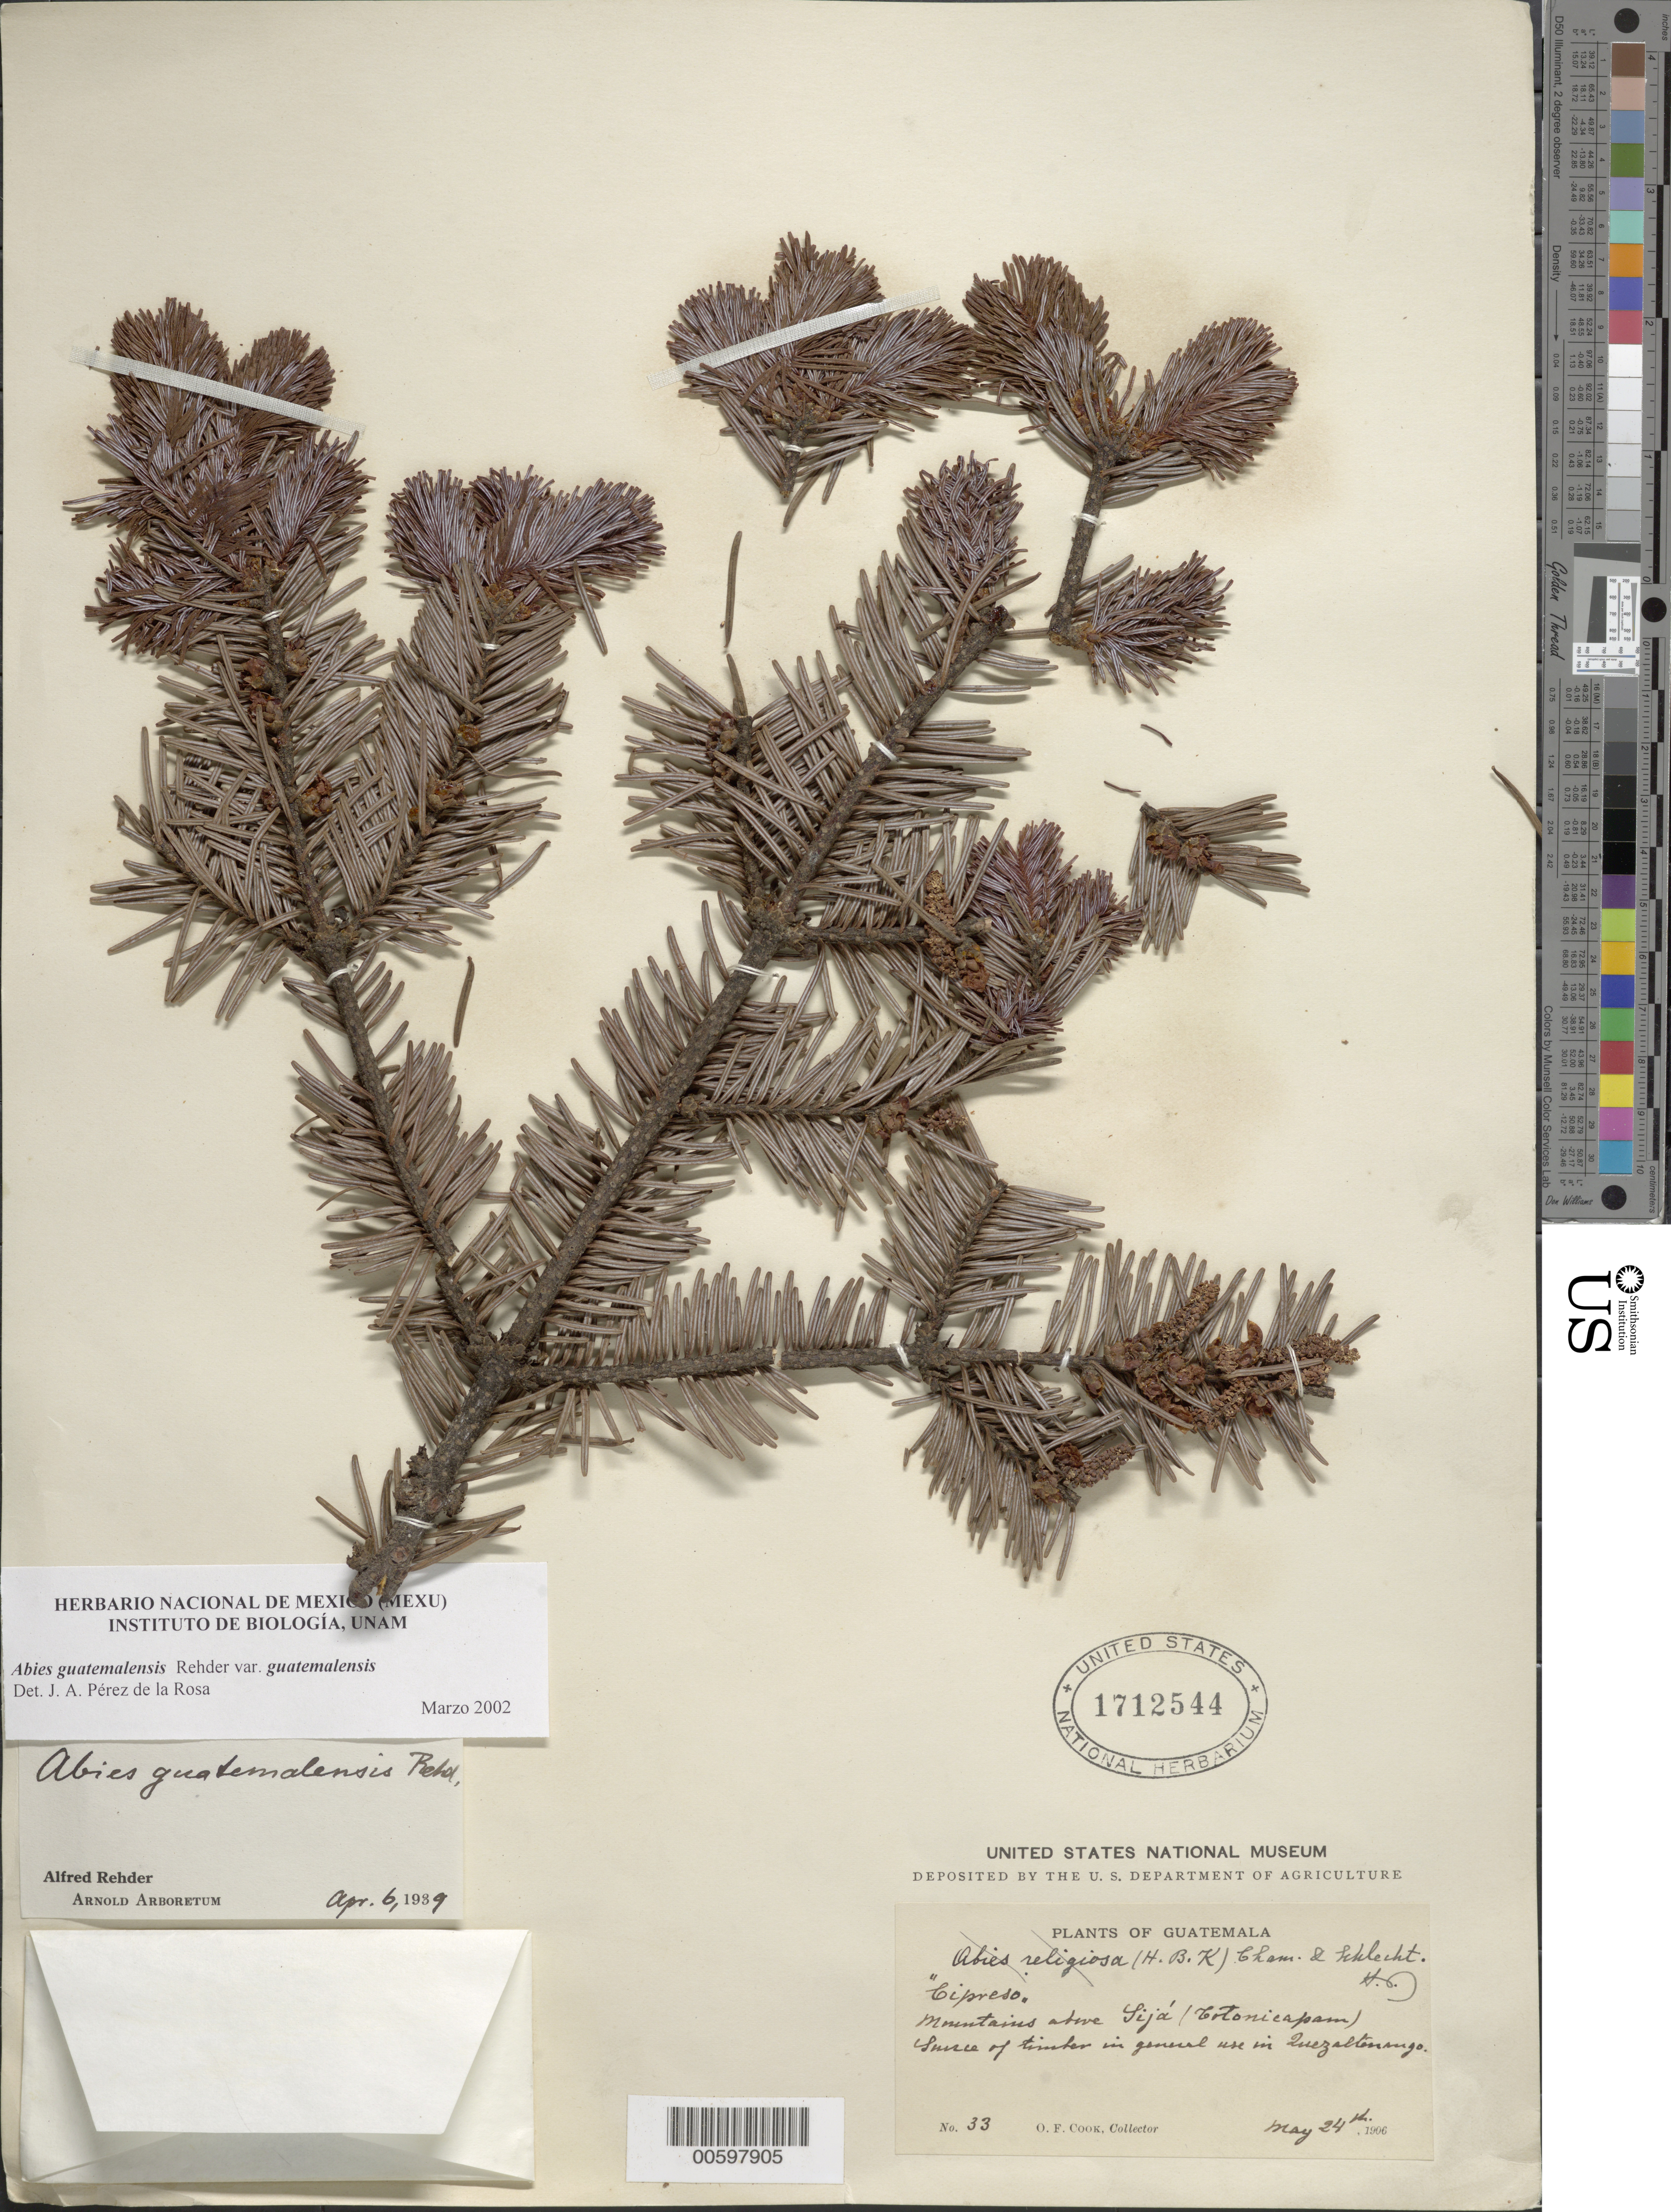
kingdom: Plantae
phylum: Tracheophyta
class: Pinopsida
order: Pinales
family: Pinaceae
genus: Abies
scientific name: Abies guatemalensis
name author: Rehder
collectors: O. F. Cook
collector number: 33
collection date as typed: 24 May 1906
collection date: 1906-05-24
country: Guatemala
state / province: Quetzaltenango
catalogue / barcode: US 1712544